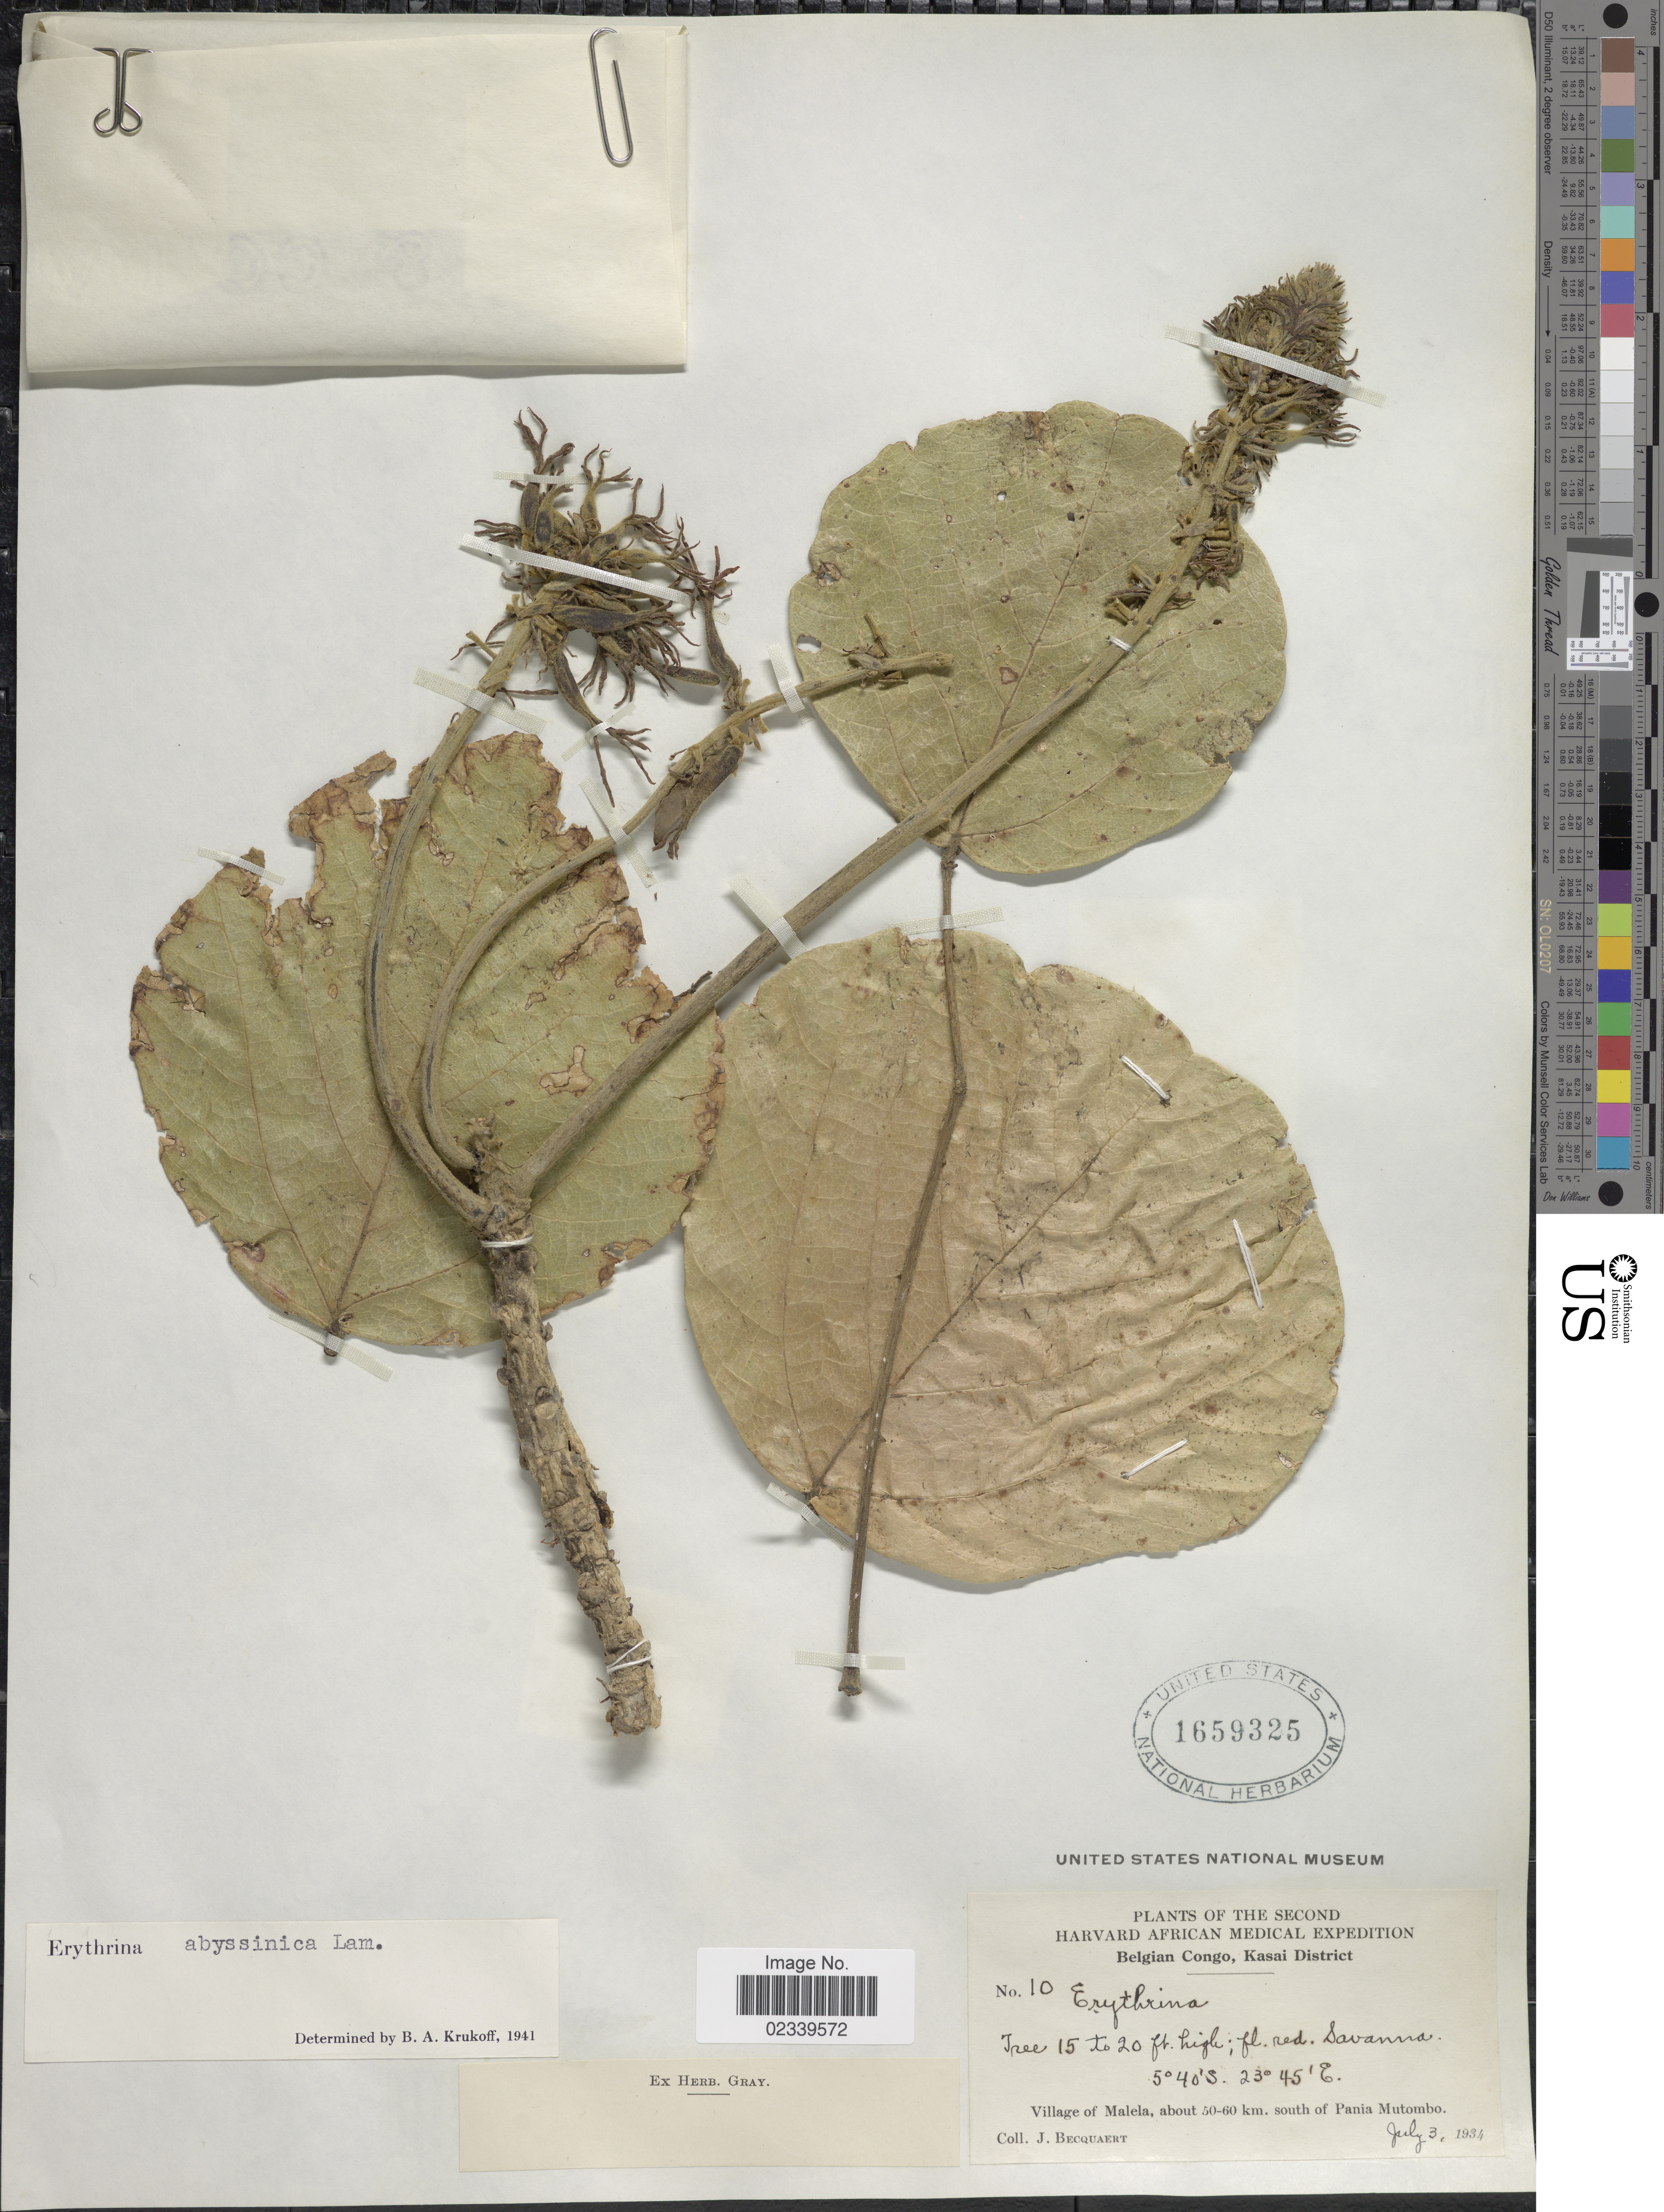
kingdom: Plantae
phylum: Tracheophyta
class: Magnoliopsida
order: Fabales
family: Fabaceae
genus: Erythrina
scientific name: Erythrina abyssinica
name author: Lam.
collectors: J. Becquaert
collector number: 10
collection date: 1934-07-03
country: Congo, Democratic Republic of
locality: Belgian Congo, Kasai District, Village of Malela, about 50-60 km. south of Pania Mutombo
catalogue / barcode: US 1659325